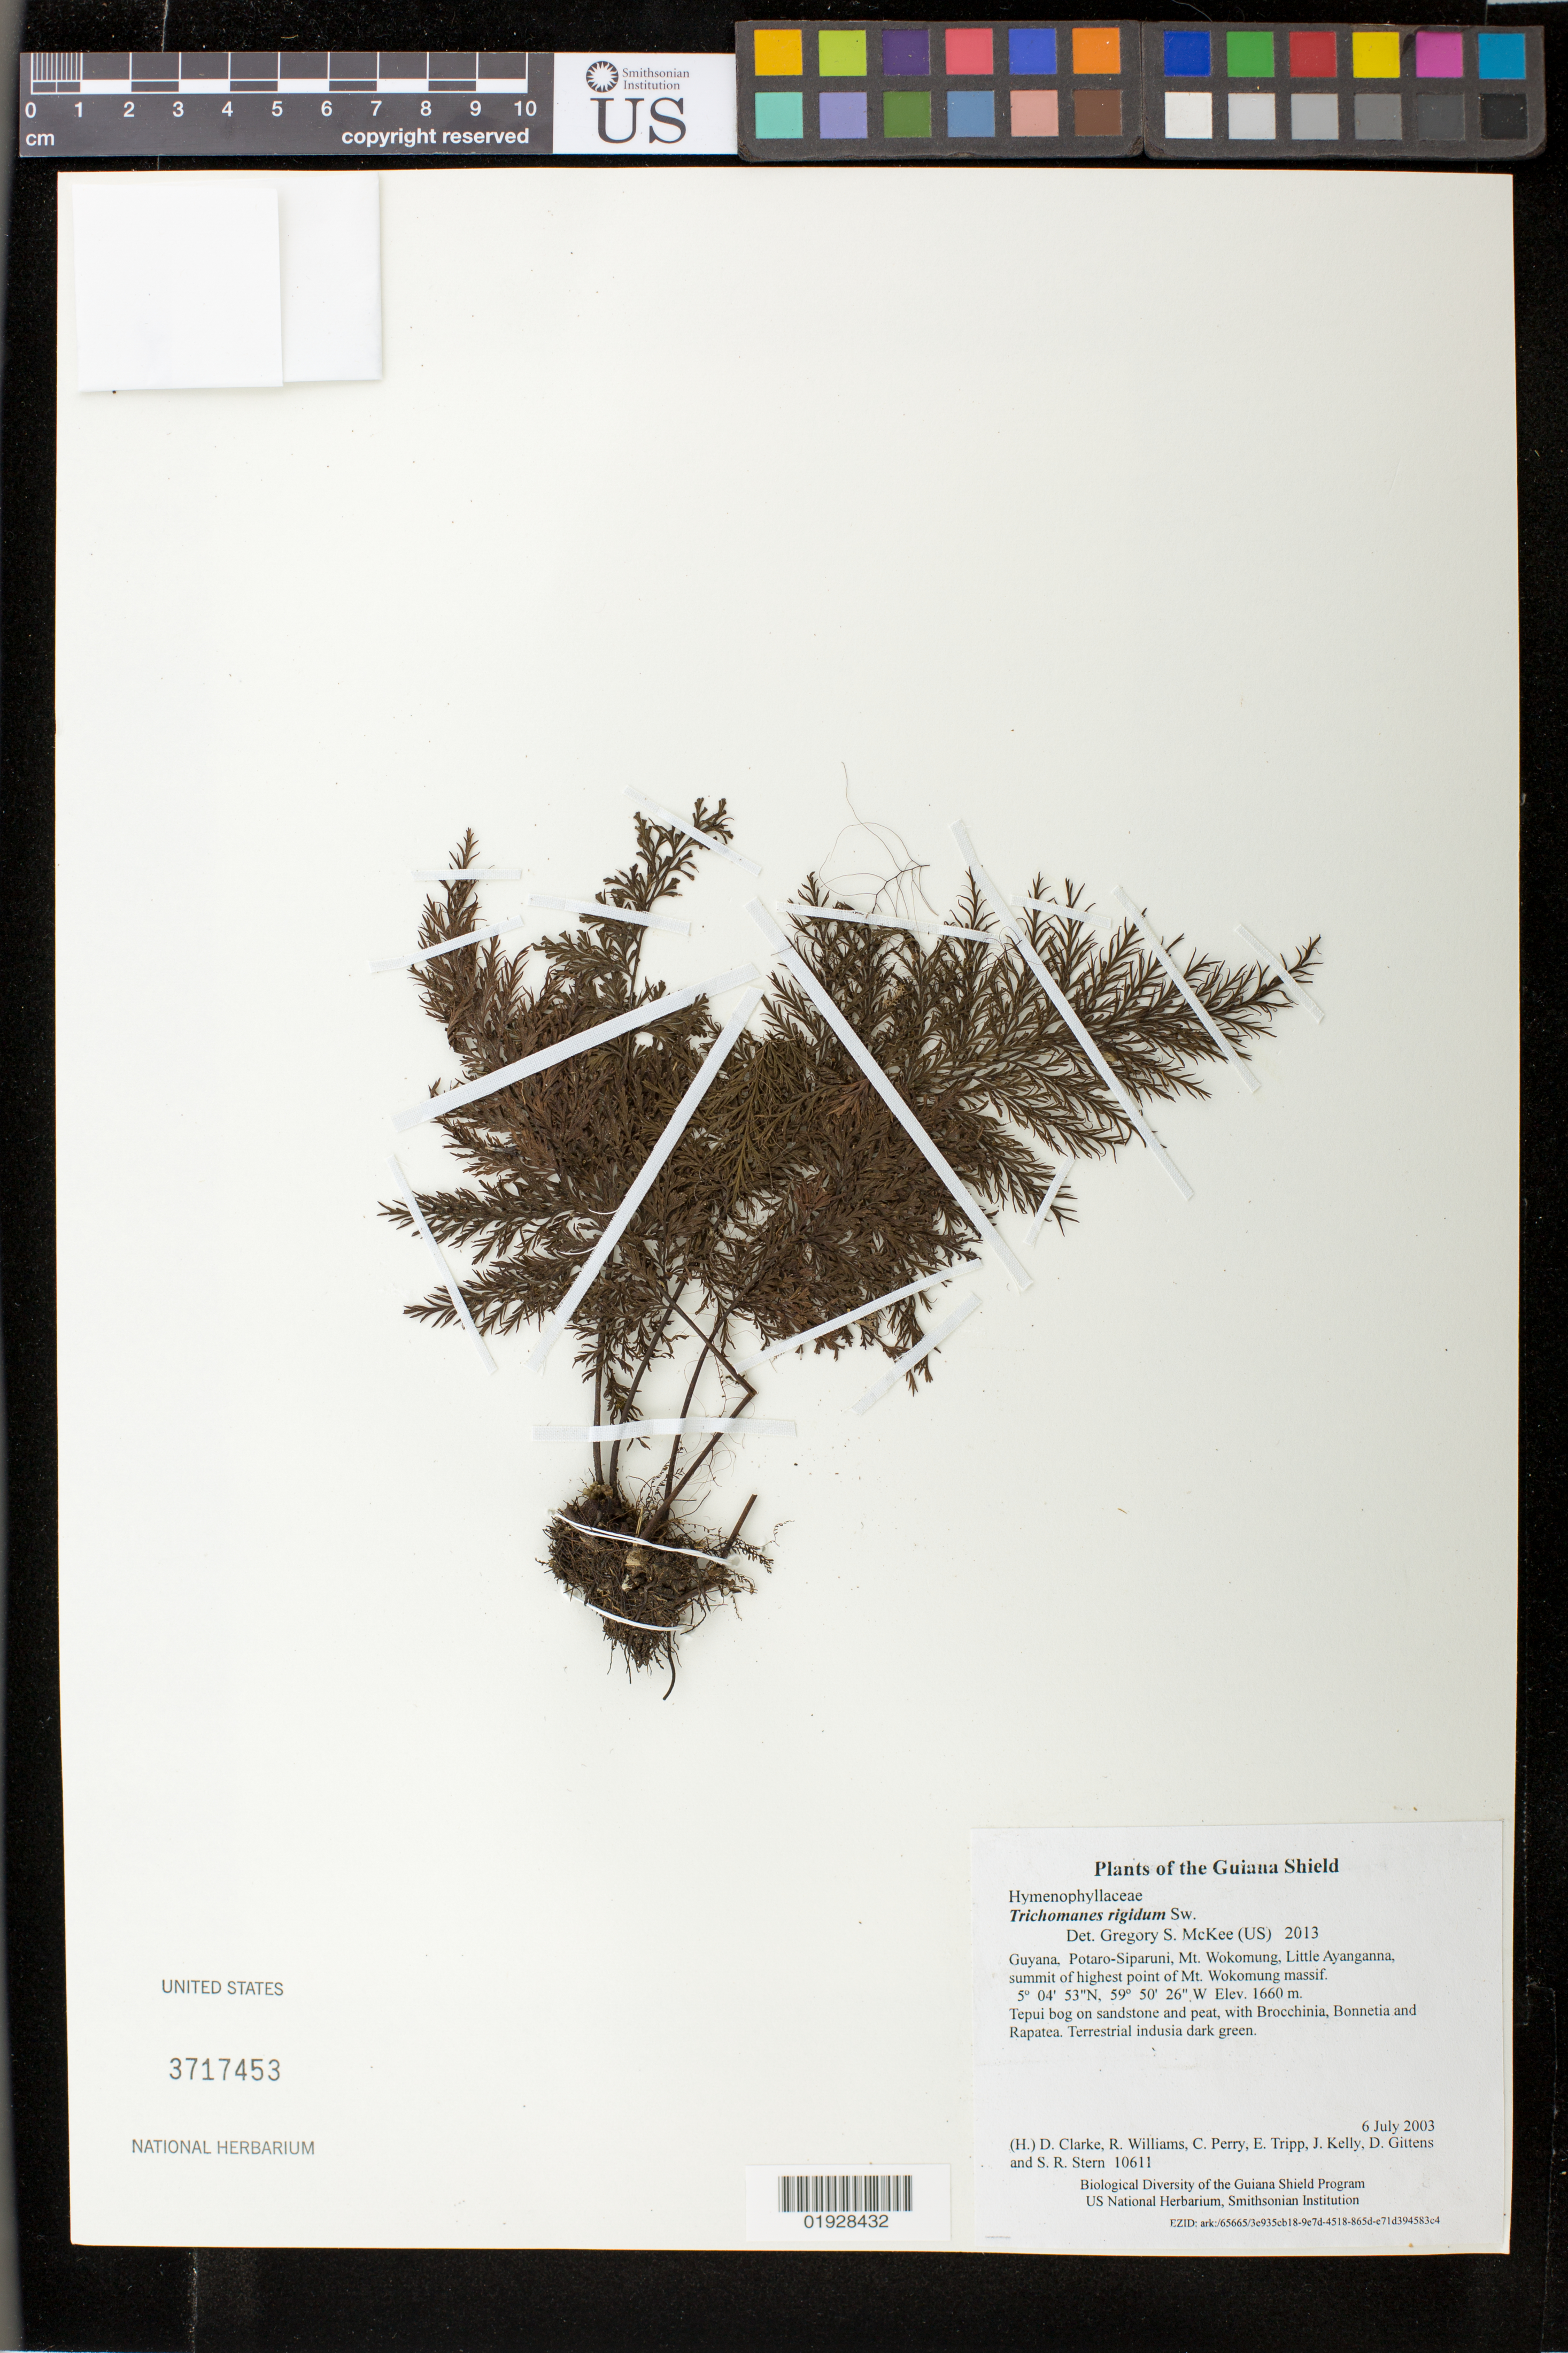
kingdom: Plantae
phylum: Tracheophyta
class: Polypodiopsida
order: Hymenophyllales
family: Hymenophyllaceae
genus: Abrodictyum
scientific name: Abrodictyum sp.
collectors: H. D. Clarke, R. Williams, C. Perry, E. Tripp, J. Kelly, D. Gittens & S. R. Stern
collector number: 10611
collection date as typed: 6 July 2003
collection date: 2003-07-06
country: Guyana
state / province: Potaro-Siparuni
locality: Mt. Wokomung, Little Ayanganna, summit of highest point of Mt. Wokomung massif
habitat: Tepui bog on sandstone and peat, with Brocchinia, Bonnetia and Rapatea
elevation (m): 1660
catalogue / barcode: US 3717453